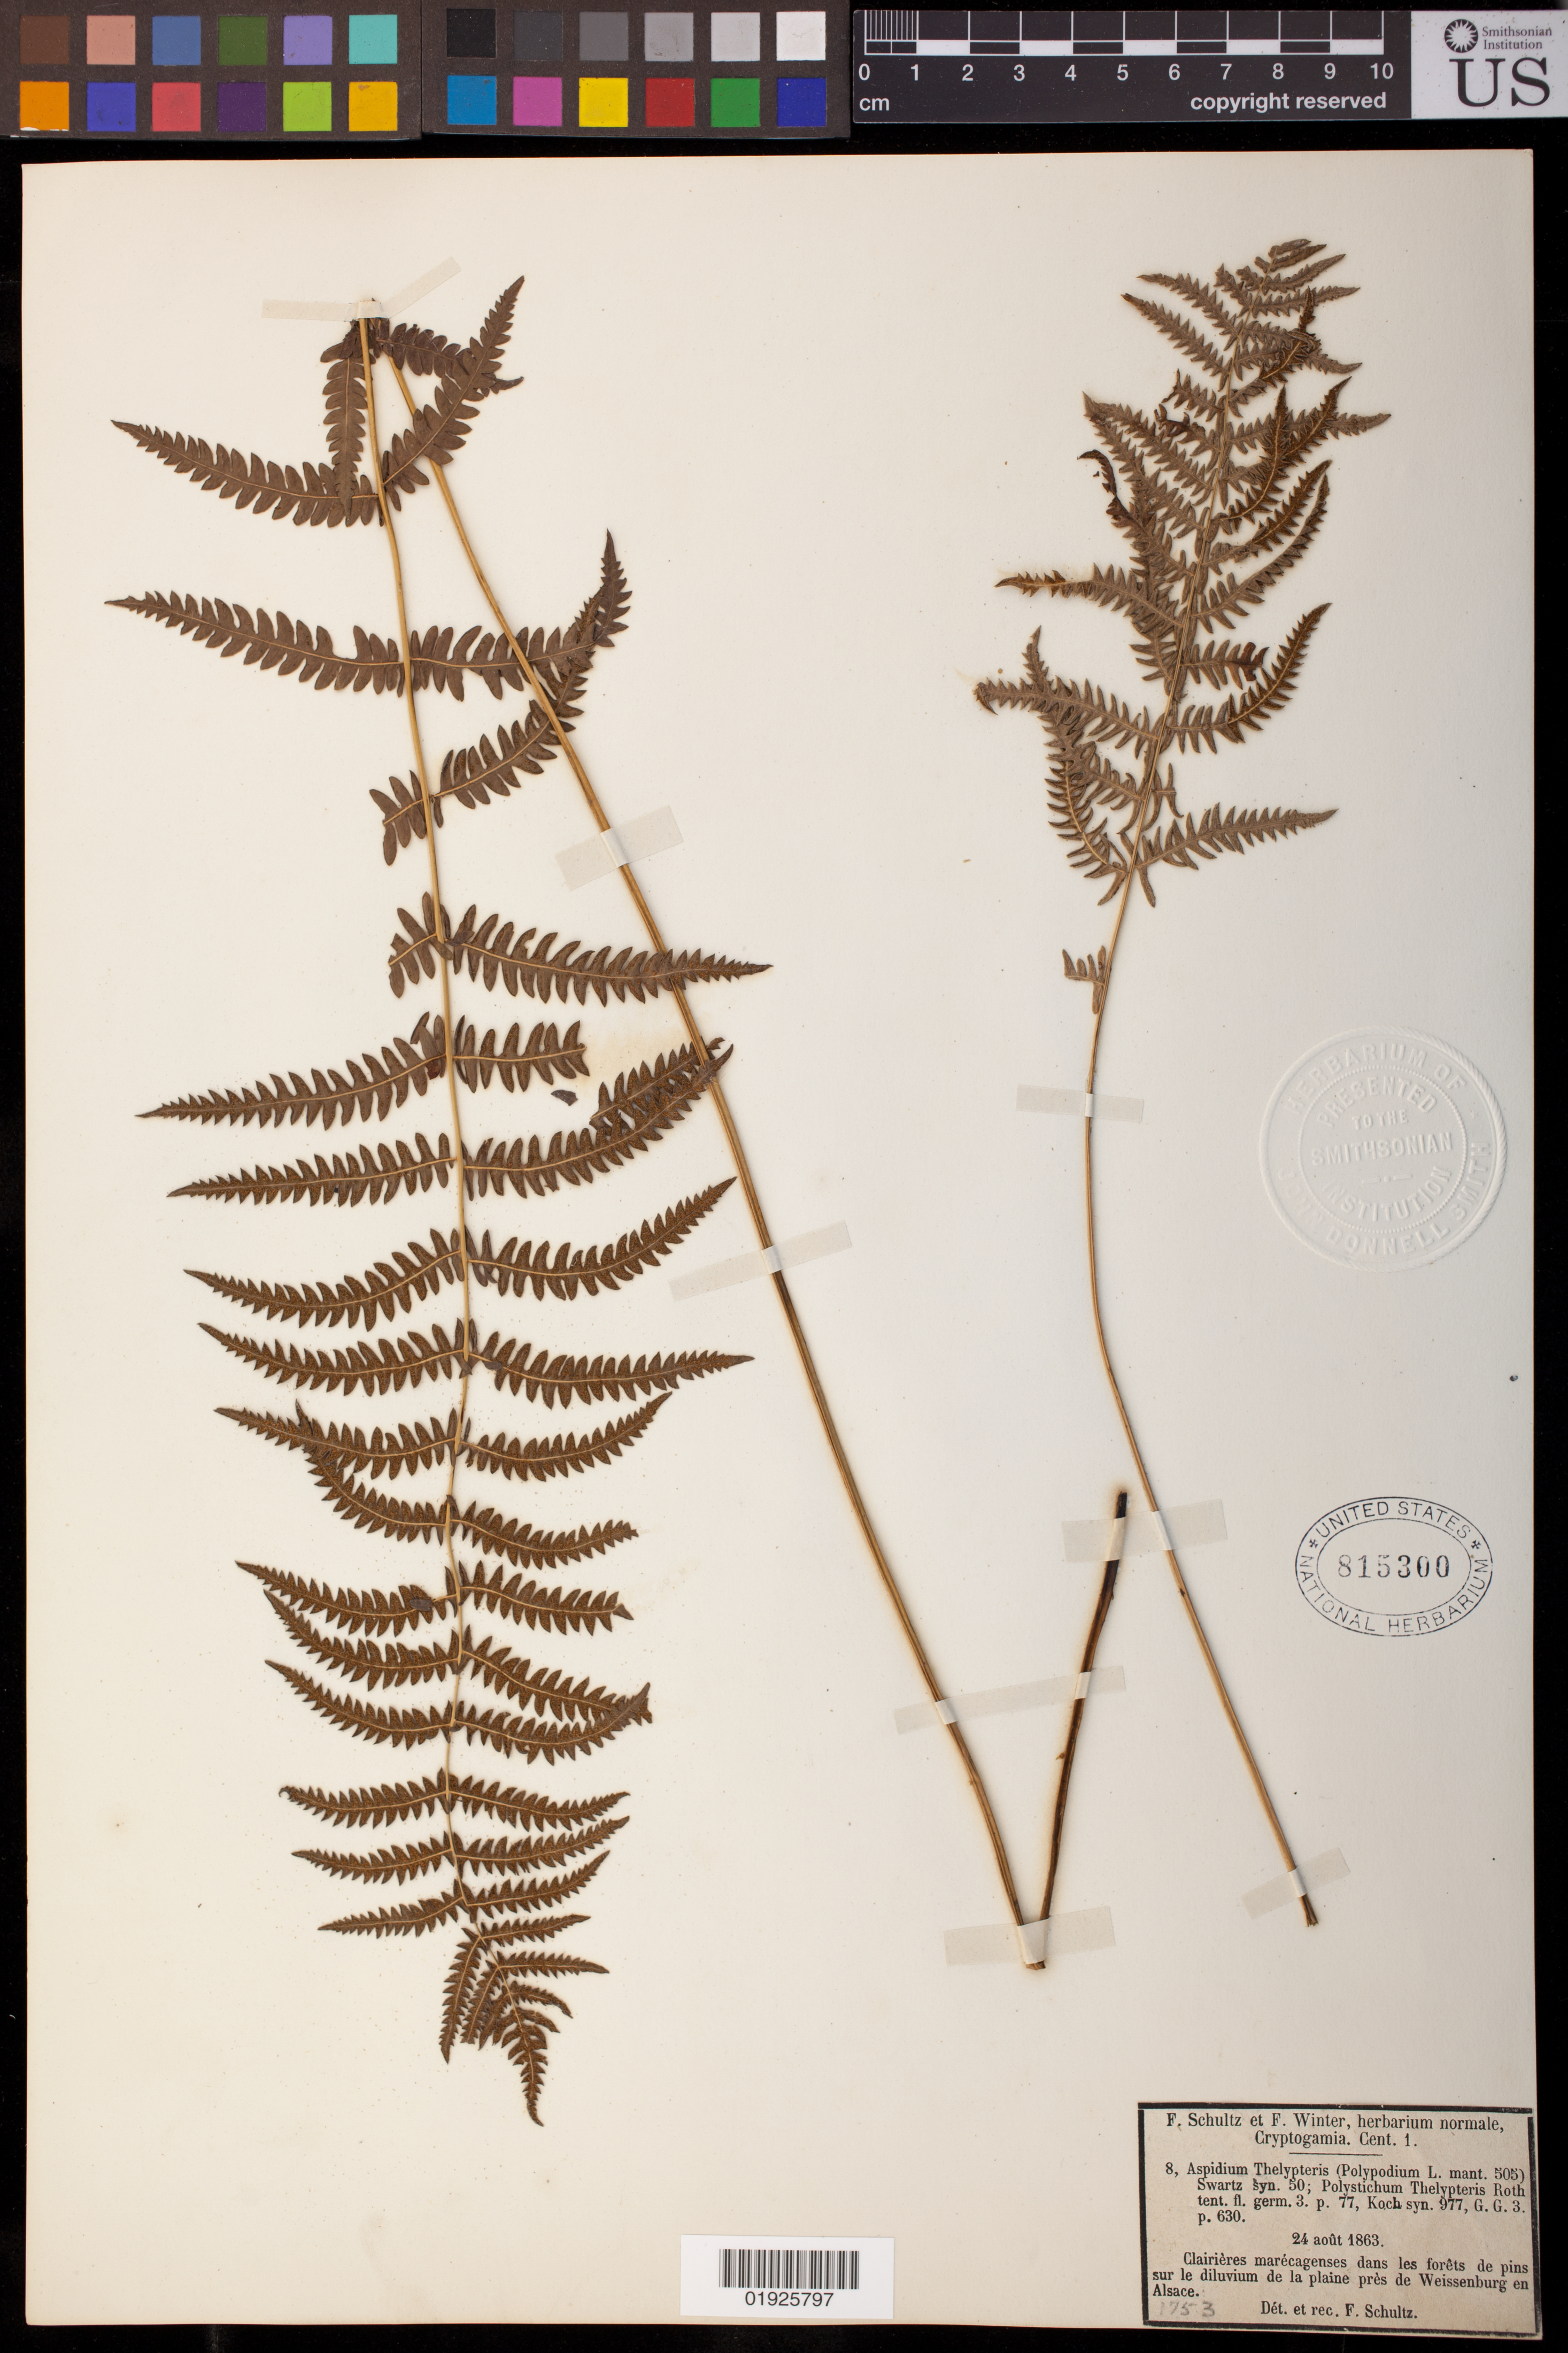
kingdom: Plantae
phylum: Tracheophyta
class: Polypodiopsida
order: Polypodiales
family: Thelypteridaceae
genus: Thelypteris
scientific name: Thelypteris palustris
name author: (Salisb.) Schott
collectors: F. Schultz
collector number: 1753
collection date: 1863-08-24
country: France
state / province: Grand Est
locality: Weissenburg.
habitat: Clairieres marecagenses dans les forets de pins sur le diluvium de la plaine.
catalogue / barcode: US 815300